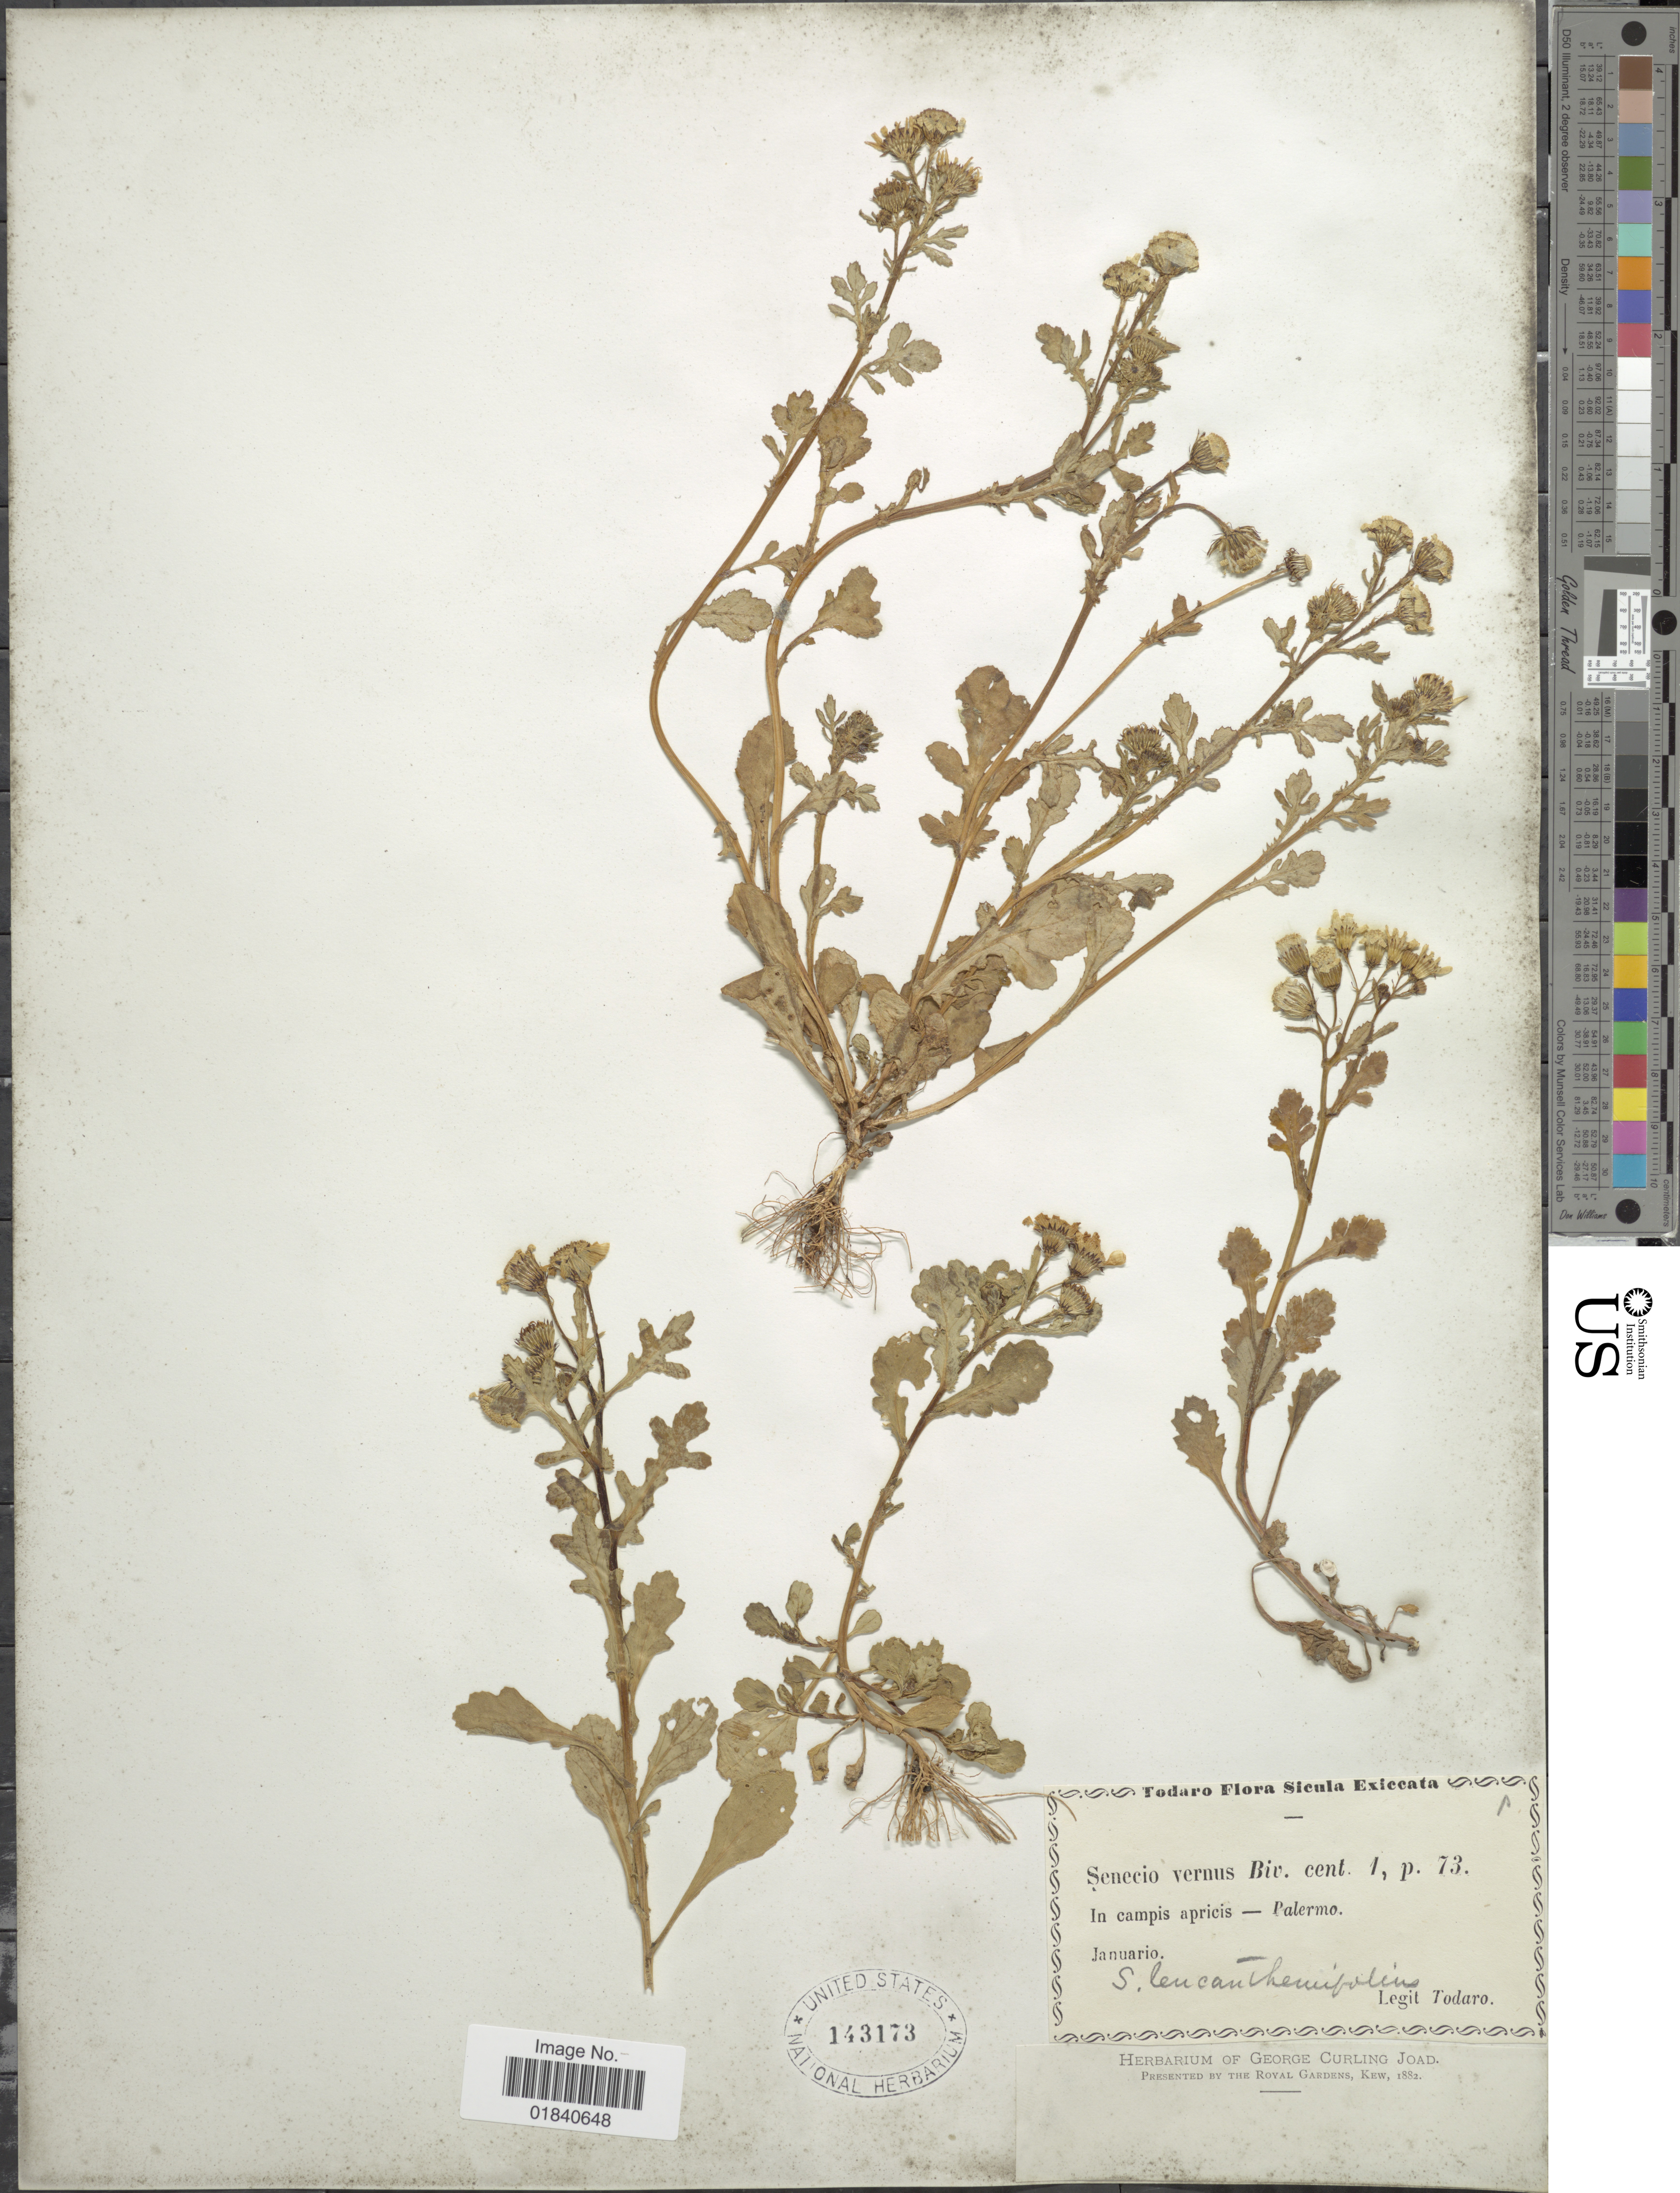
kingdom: Plantae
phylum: Tracheophyta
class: Magnoliopsida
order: Asterales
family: Asteraceae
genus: Senecio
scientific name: Senecio leucanthemifolius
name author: Poir.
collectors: Todaro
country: Italy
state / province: Siciliana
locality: Sicula. Palermo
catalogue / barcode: US 143173